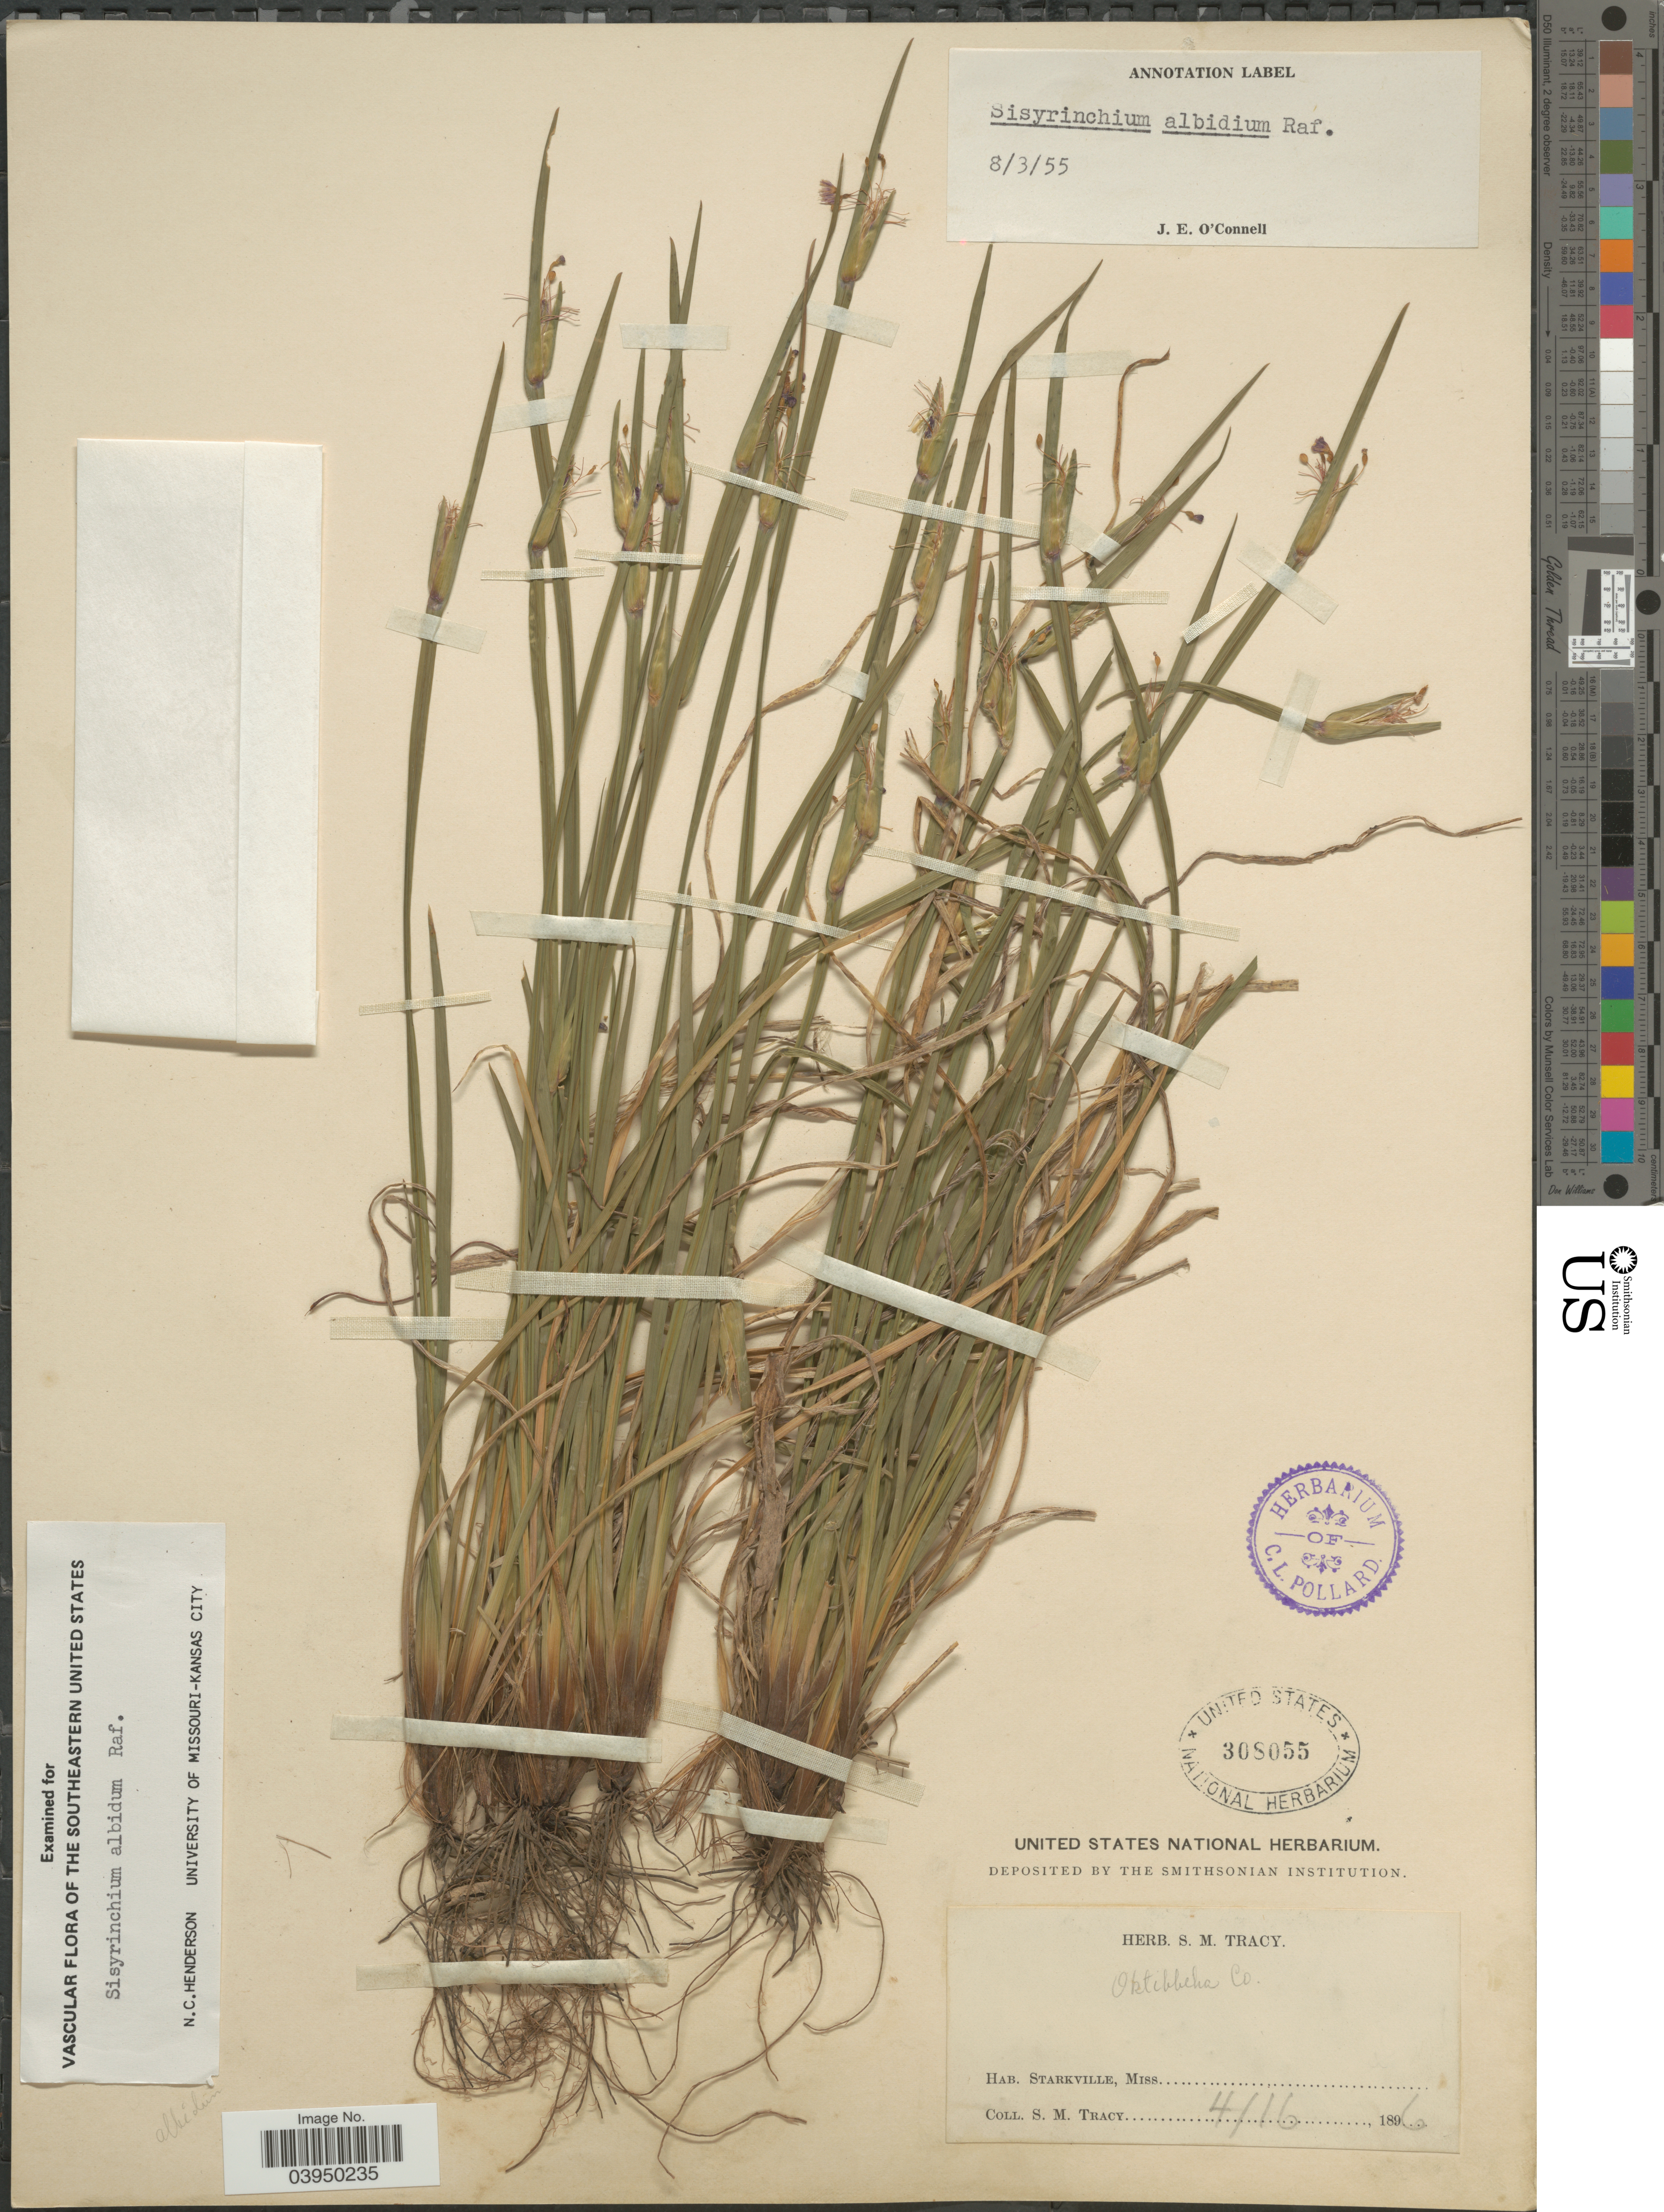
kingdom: Plantae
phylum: Tracheophyta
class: Liliopsida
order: Asparagales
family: Iridaceae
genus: Sisyrinchium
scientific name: Sisyrinchium albidum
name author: Raf.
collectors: S. M. Tracy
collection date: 1896-04-16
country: United States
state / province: Mississippi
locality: Oktibbeha Co. Starkville.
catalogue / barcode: US 308055